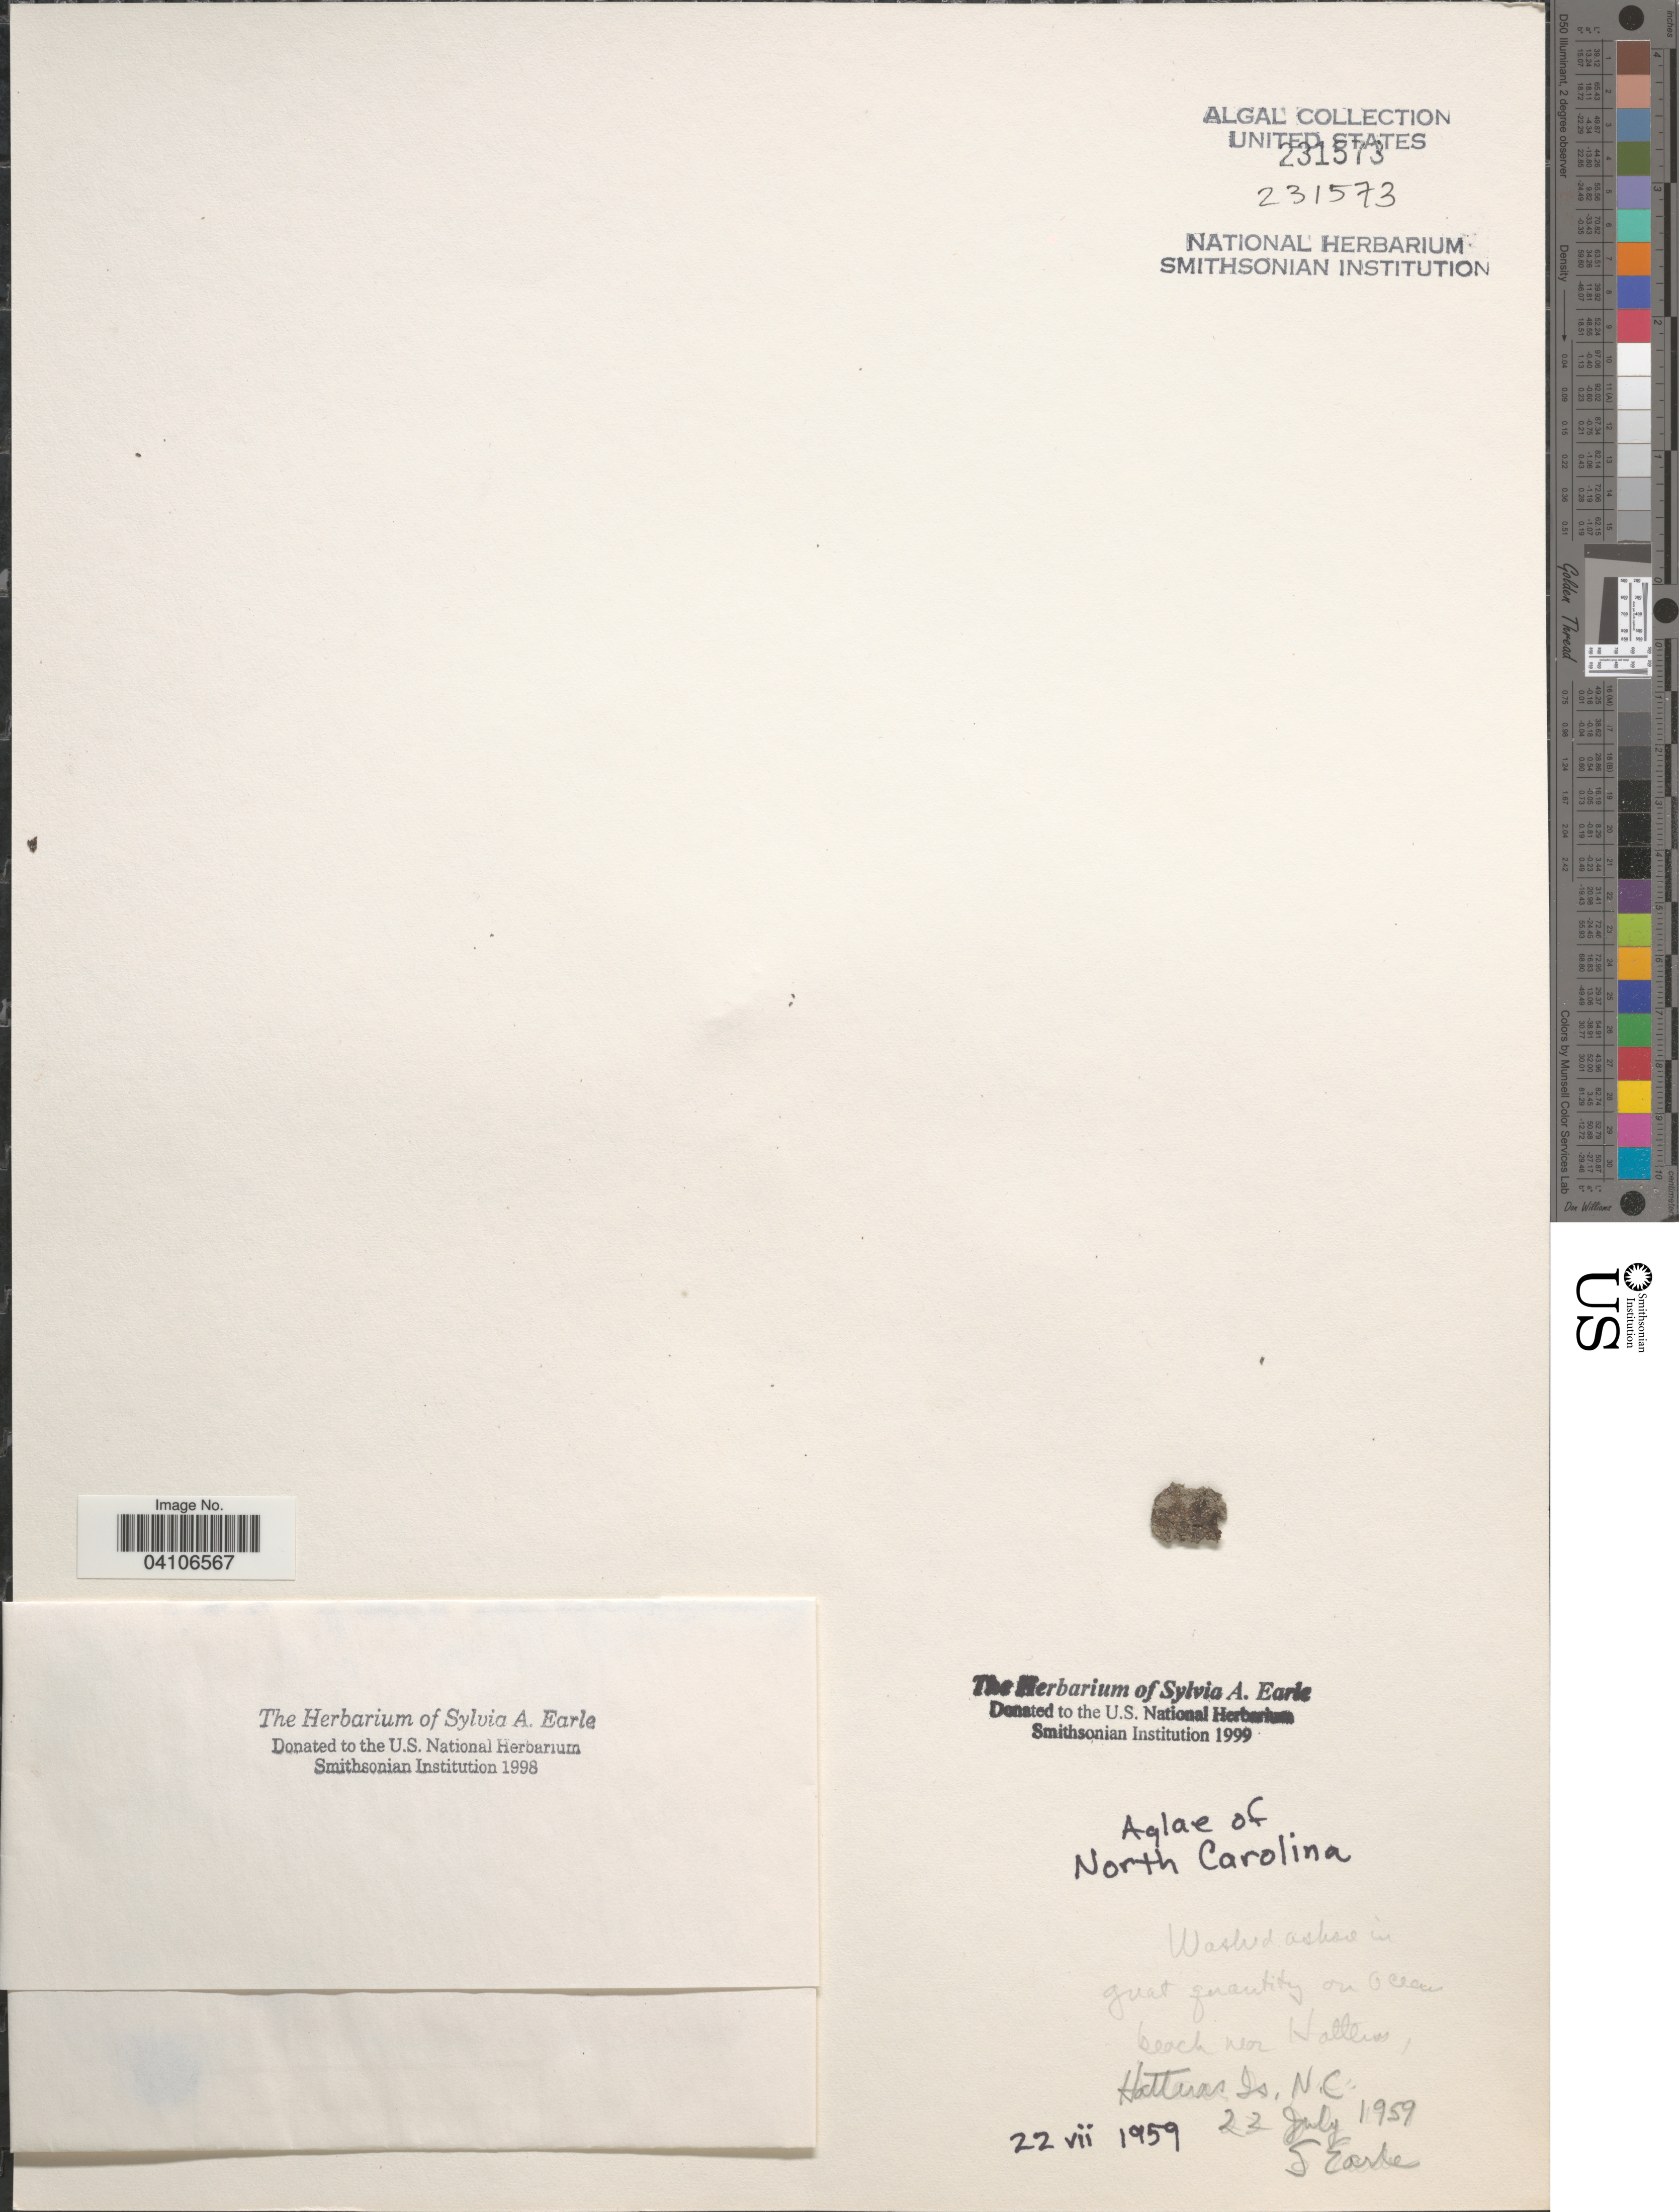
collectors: S. A. Earle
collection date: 1959-07-22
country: United States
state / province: North Carolina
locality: On Ocean beach near Hatteras, Hatteras Is.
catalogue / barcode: US 231573